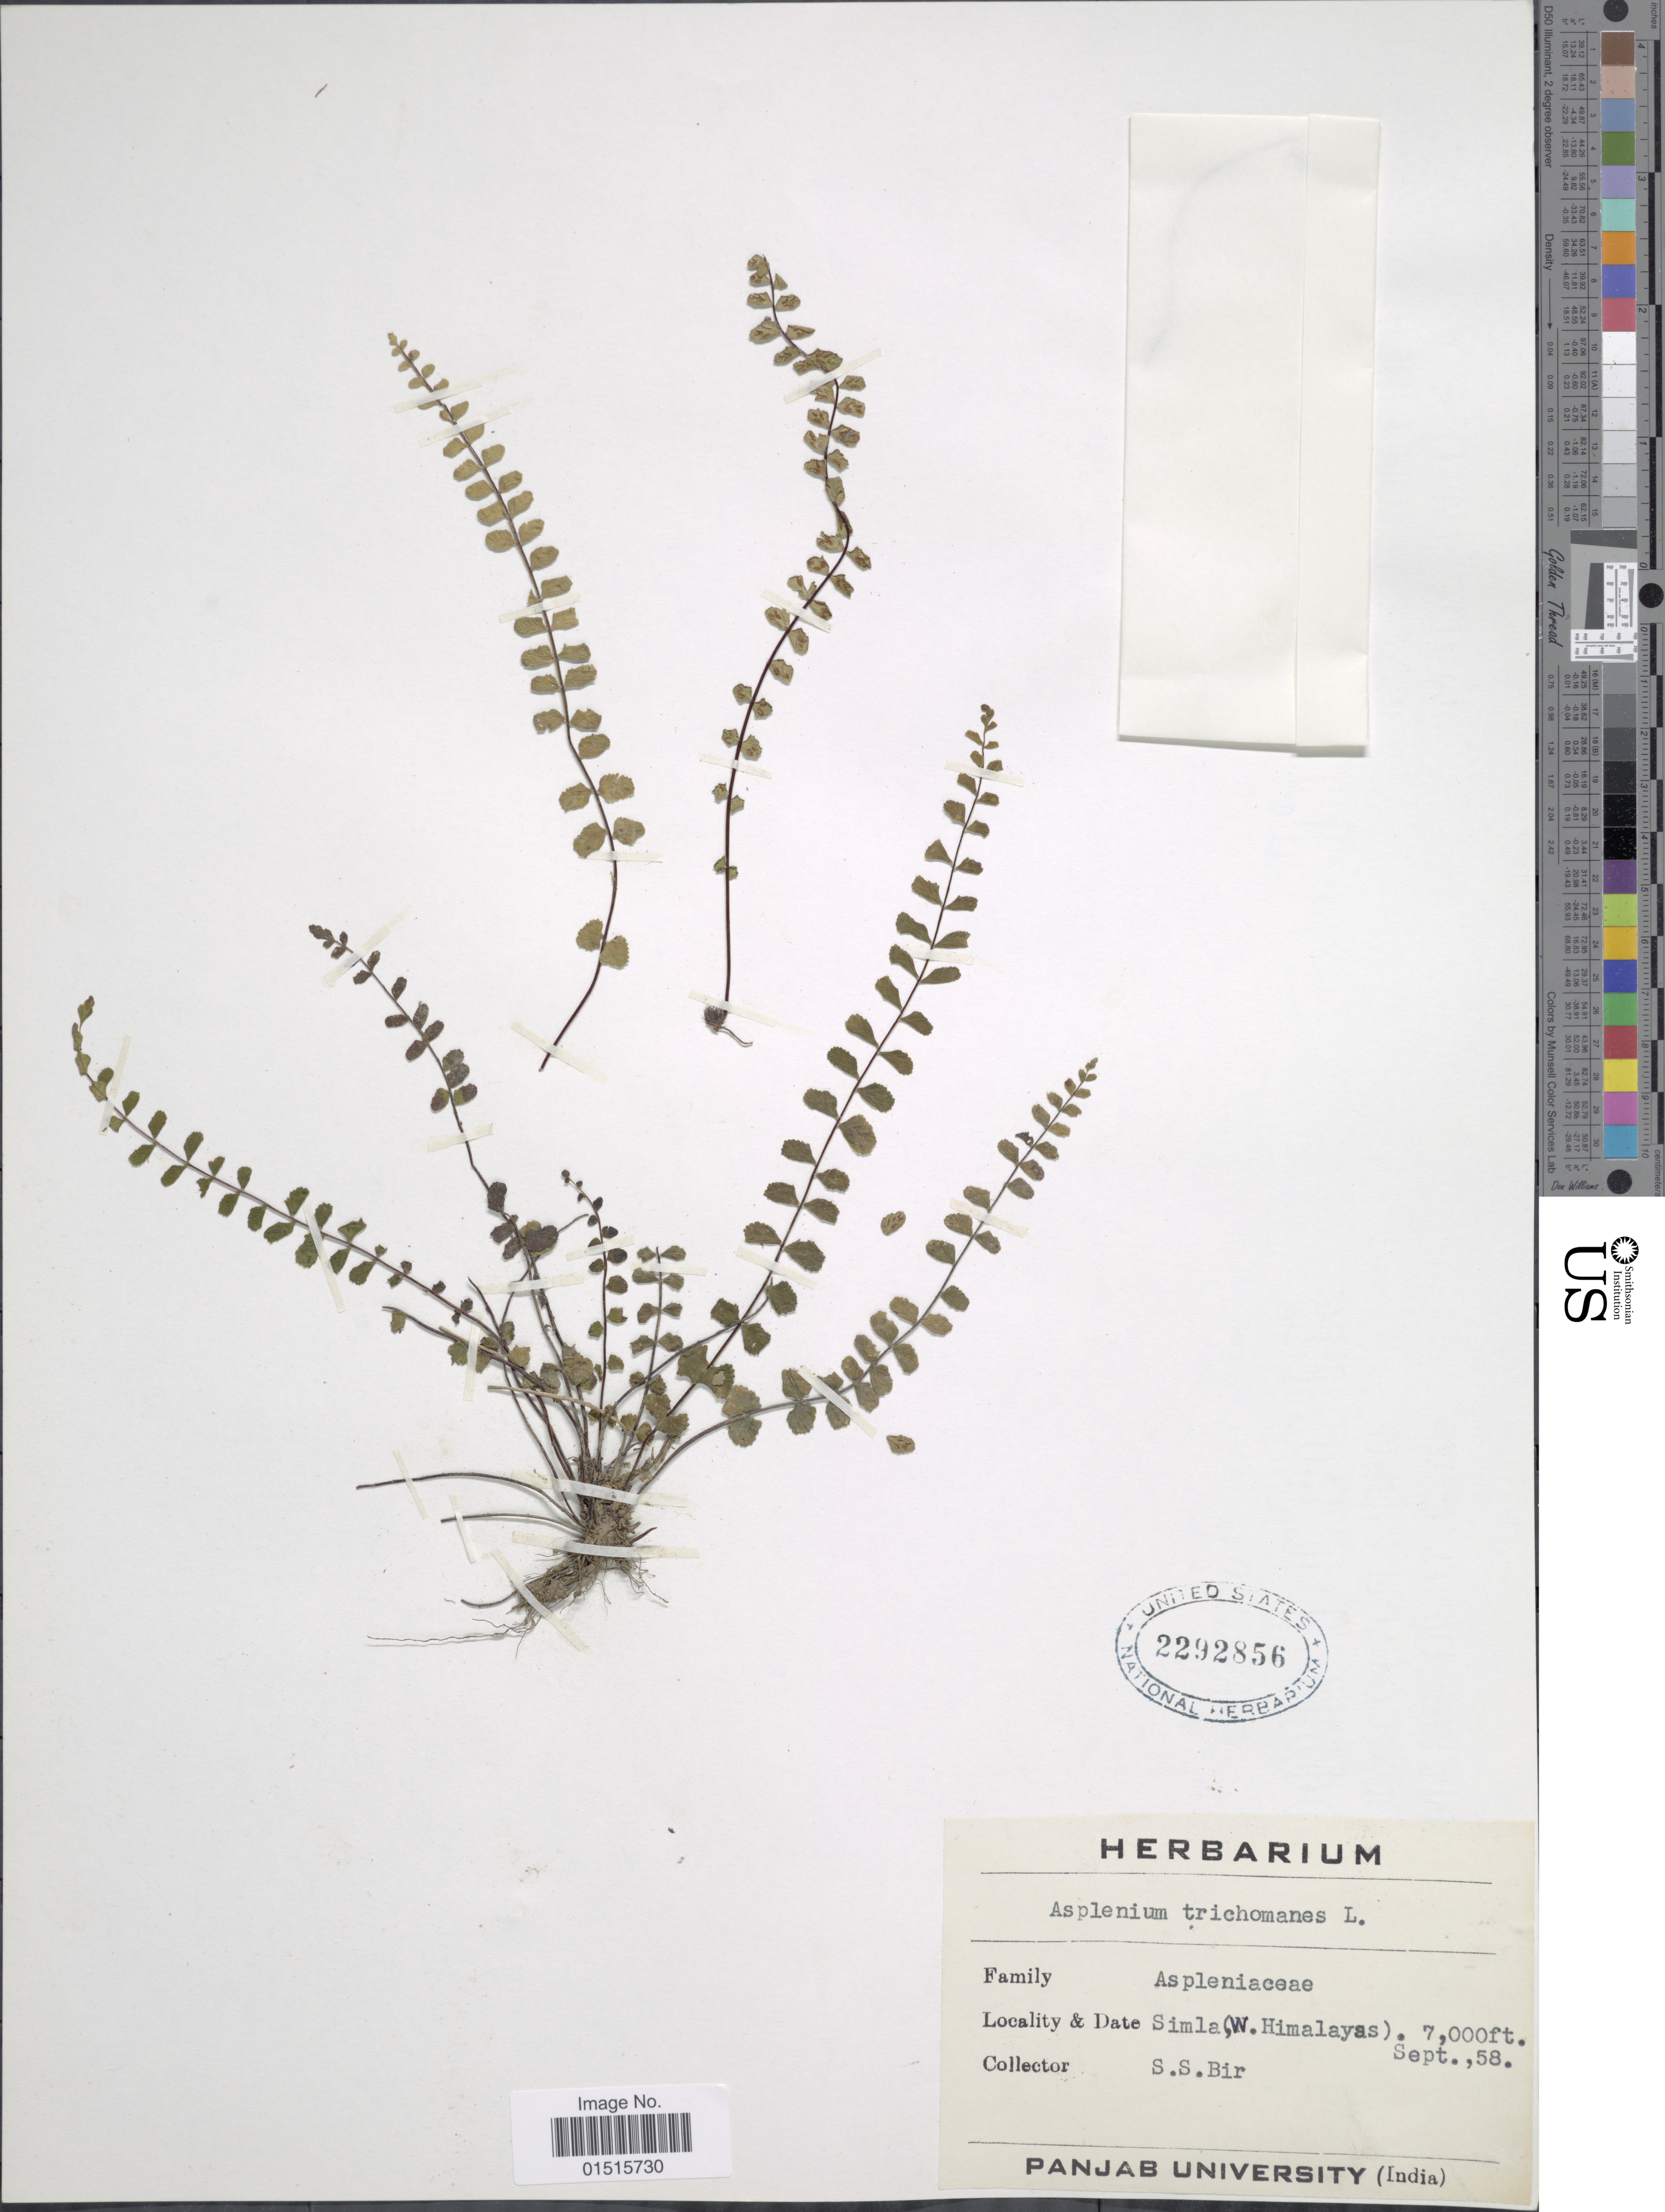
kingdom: Plantae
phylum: Tracheophyta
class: Polypodiopsida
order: Polypodiales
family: Aspleniaceae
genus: Asplenium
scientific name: Asplenium trichomanes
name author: L.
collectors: S. S. Bir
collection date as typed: Transcribed d/m/y: /9/58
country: India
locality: Simla (W. Himalayas)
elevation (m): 2134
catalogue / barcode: US 2292856